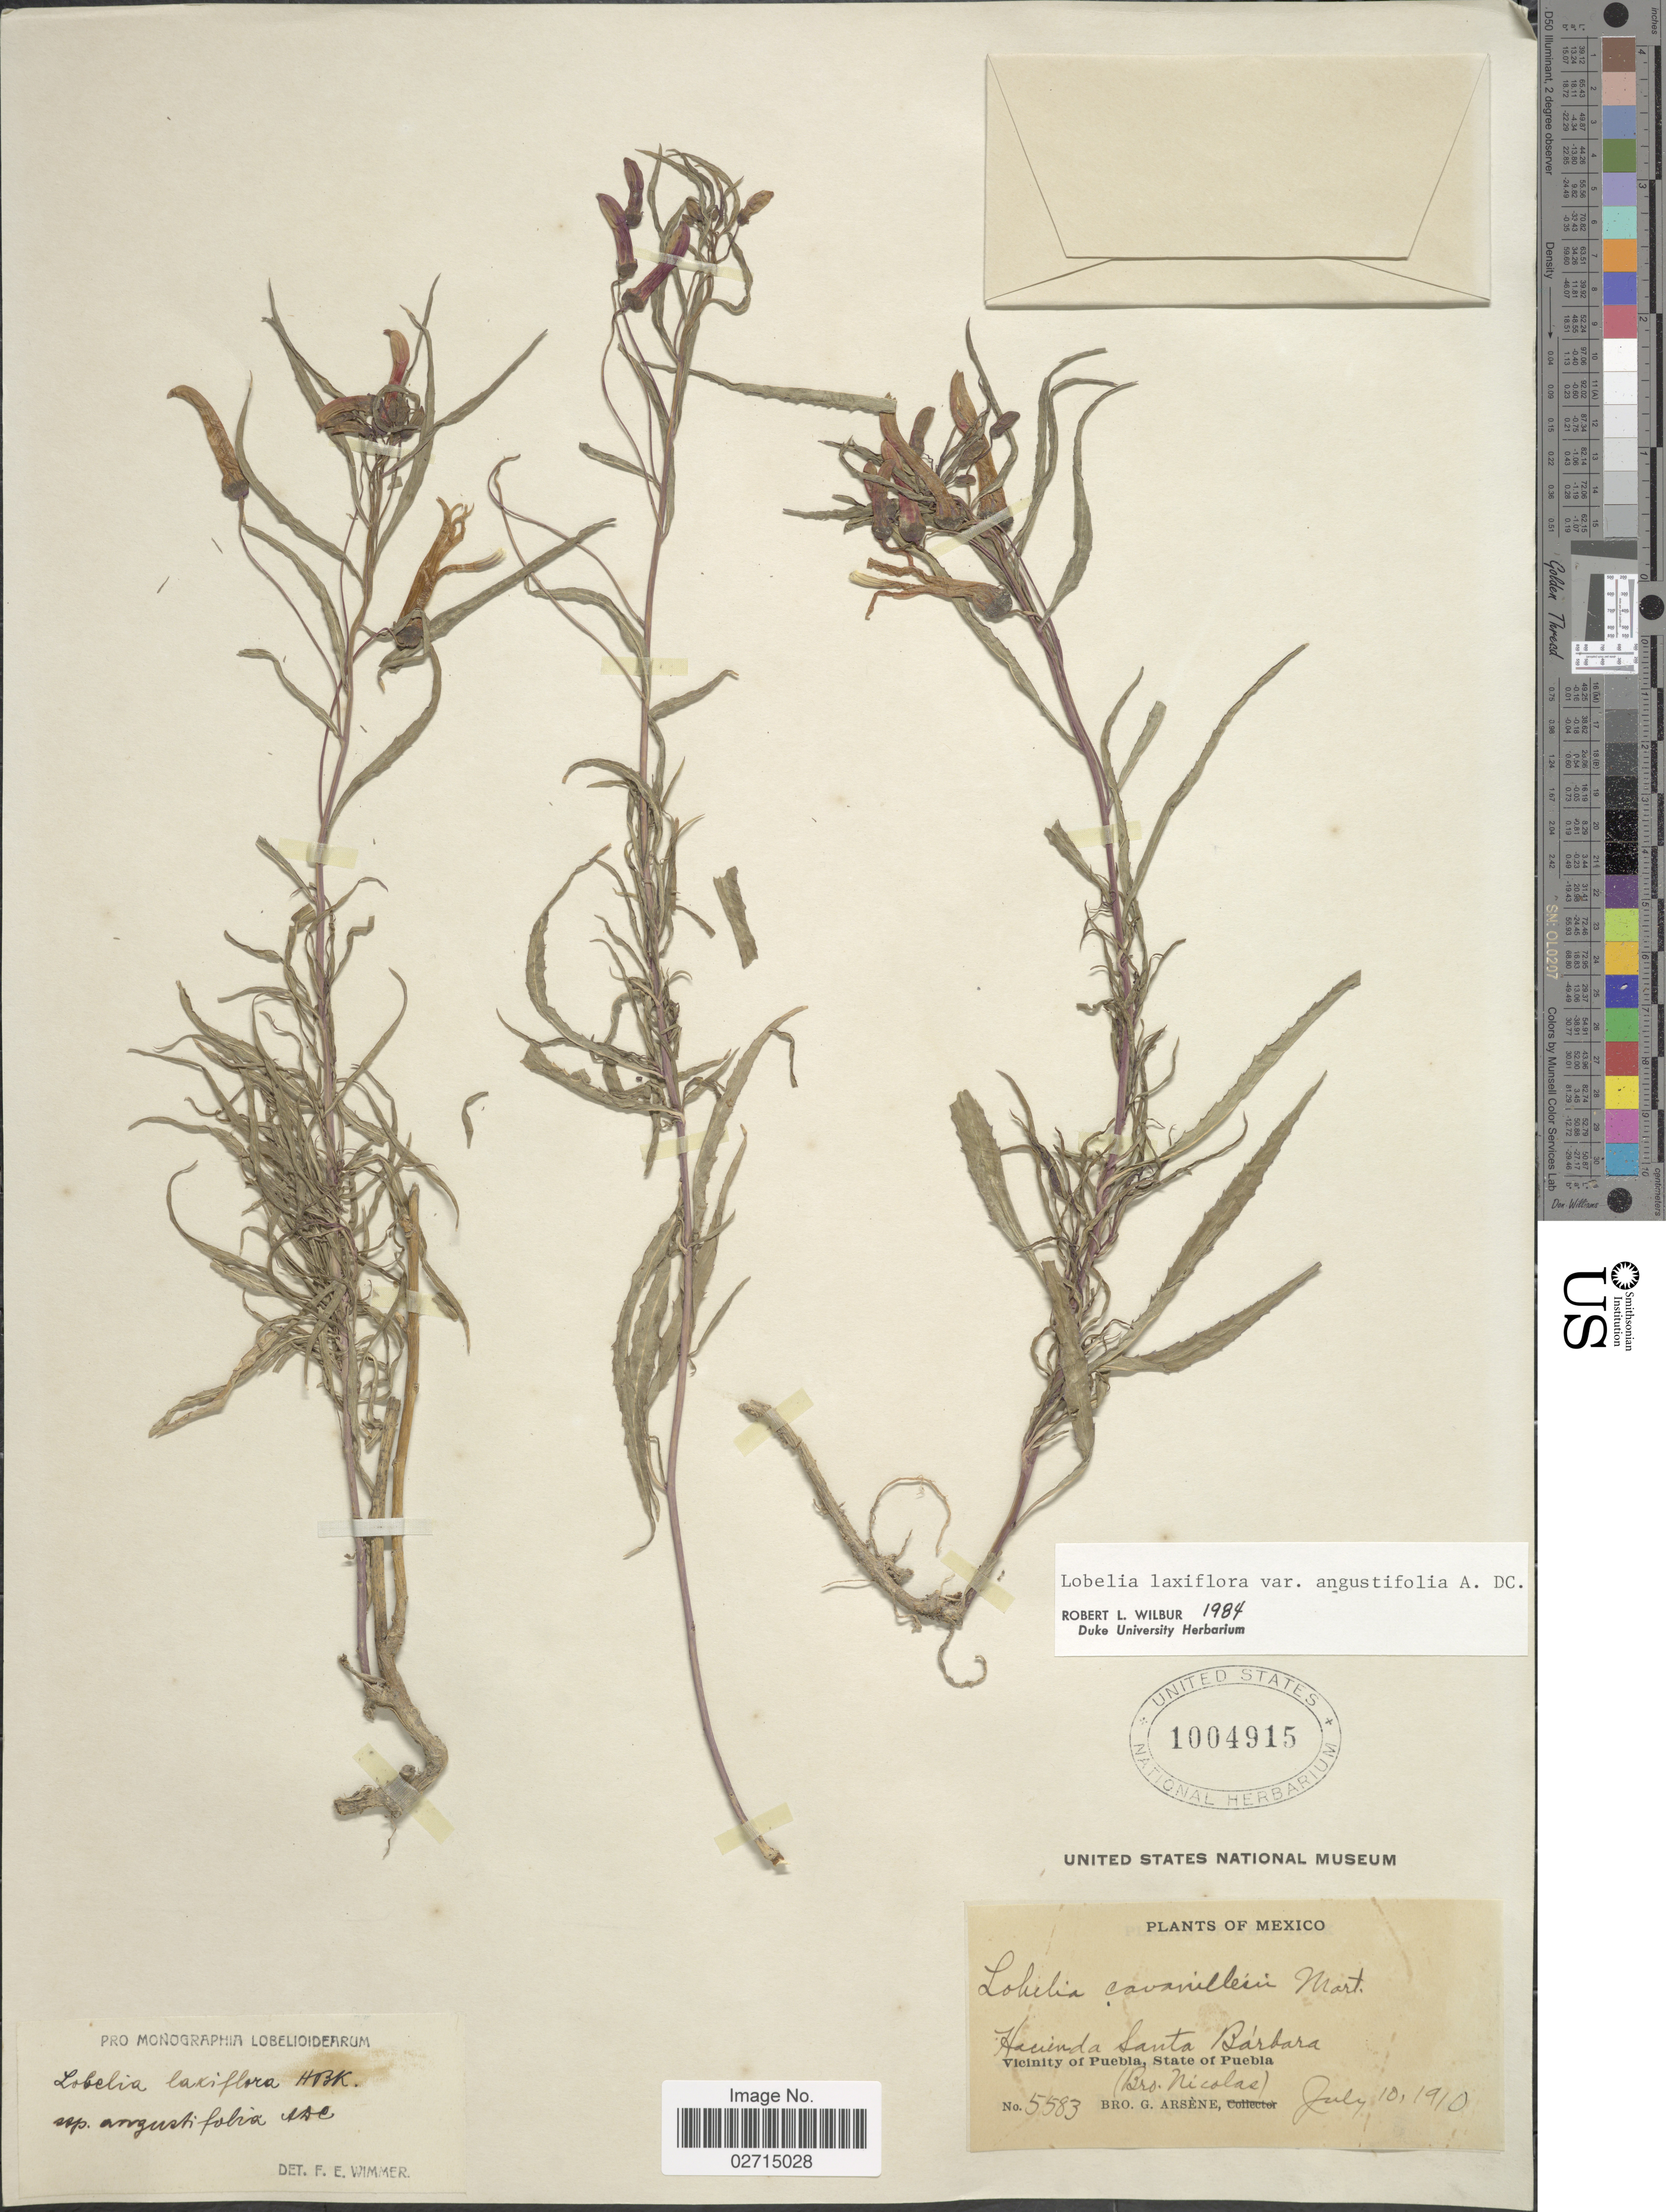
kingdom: Plantae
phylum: Tracheophyta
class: Magnoliopsida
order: Asterales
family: Campanulaceae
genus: Leptocodon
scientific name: Leptocodon laxiflora var. angustifolia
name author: A. DC.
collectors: Bro. Nicolas & Bro. G. Arsène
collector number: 5583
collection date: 1910-07-10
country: Mexico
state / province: Puebla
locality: Hacienda Santa Barbara, Vicinity of Puebla, State of Puebla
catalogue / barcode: US 1004915